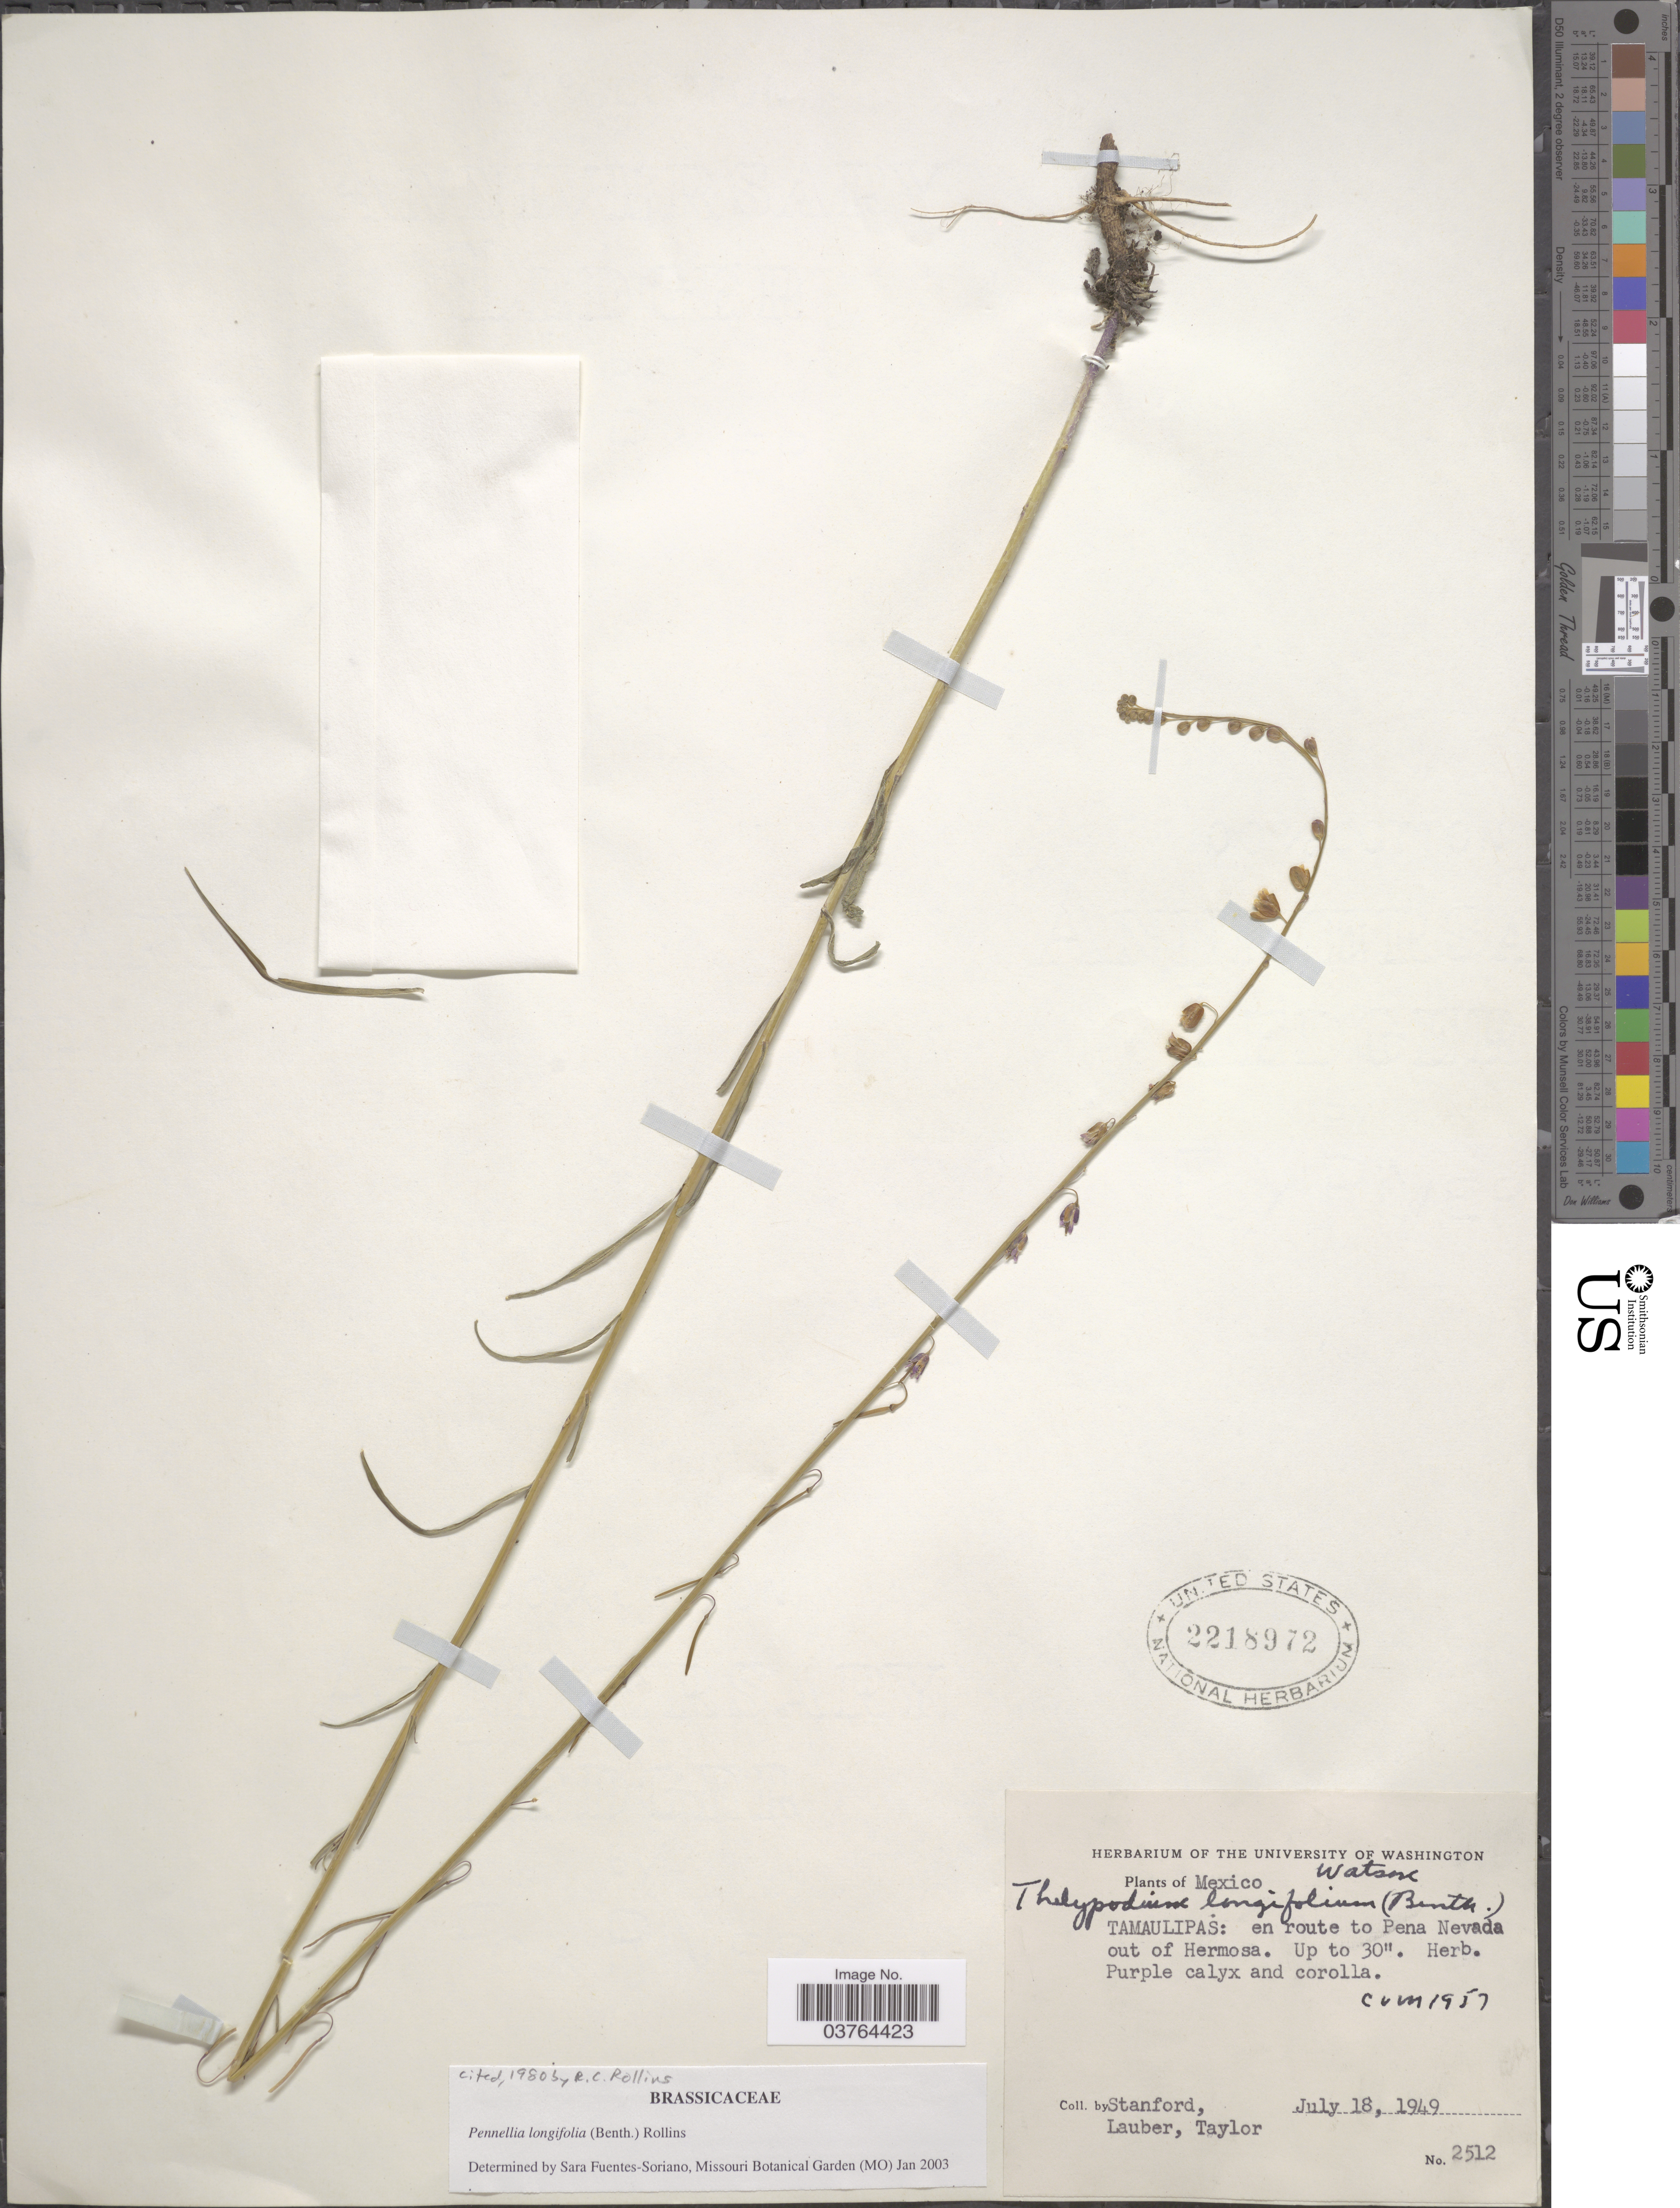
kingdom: Plantae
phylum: Tracheophyta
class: Magnoliopsida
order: Brassicales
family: Brassicaceae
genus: Pennellia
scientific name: Pennellia longifolia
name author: (Benth.) Rollins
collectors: -. Stanford, Lauber, -- & -- Taylor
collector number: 2512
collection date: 1949-07-18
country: Mexico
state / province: Tamaulipas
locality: En route to Pena Nevada out of Hermosa.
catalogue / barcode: US 2218972